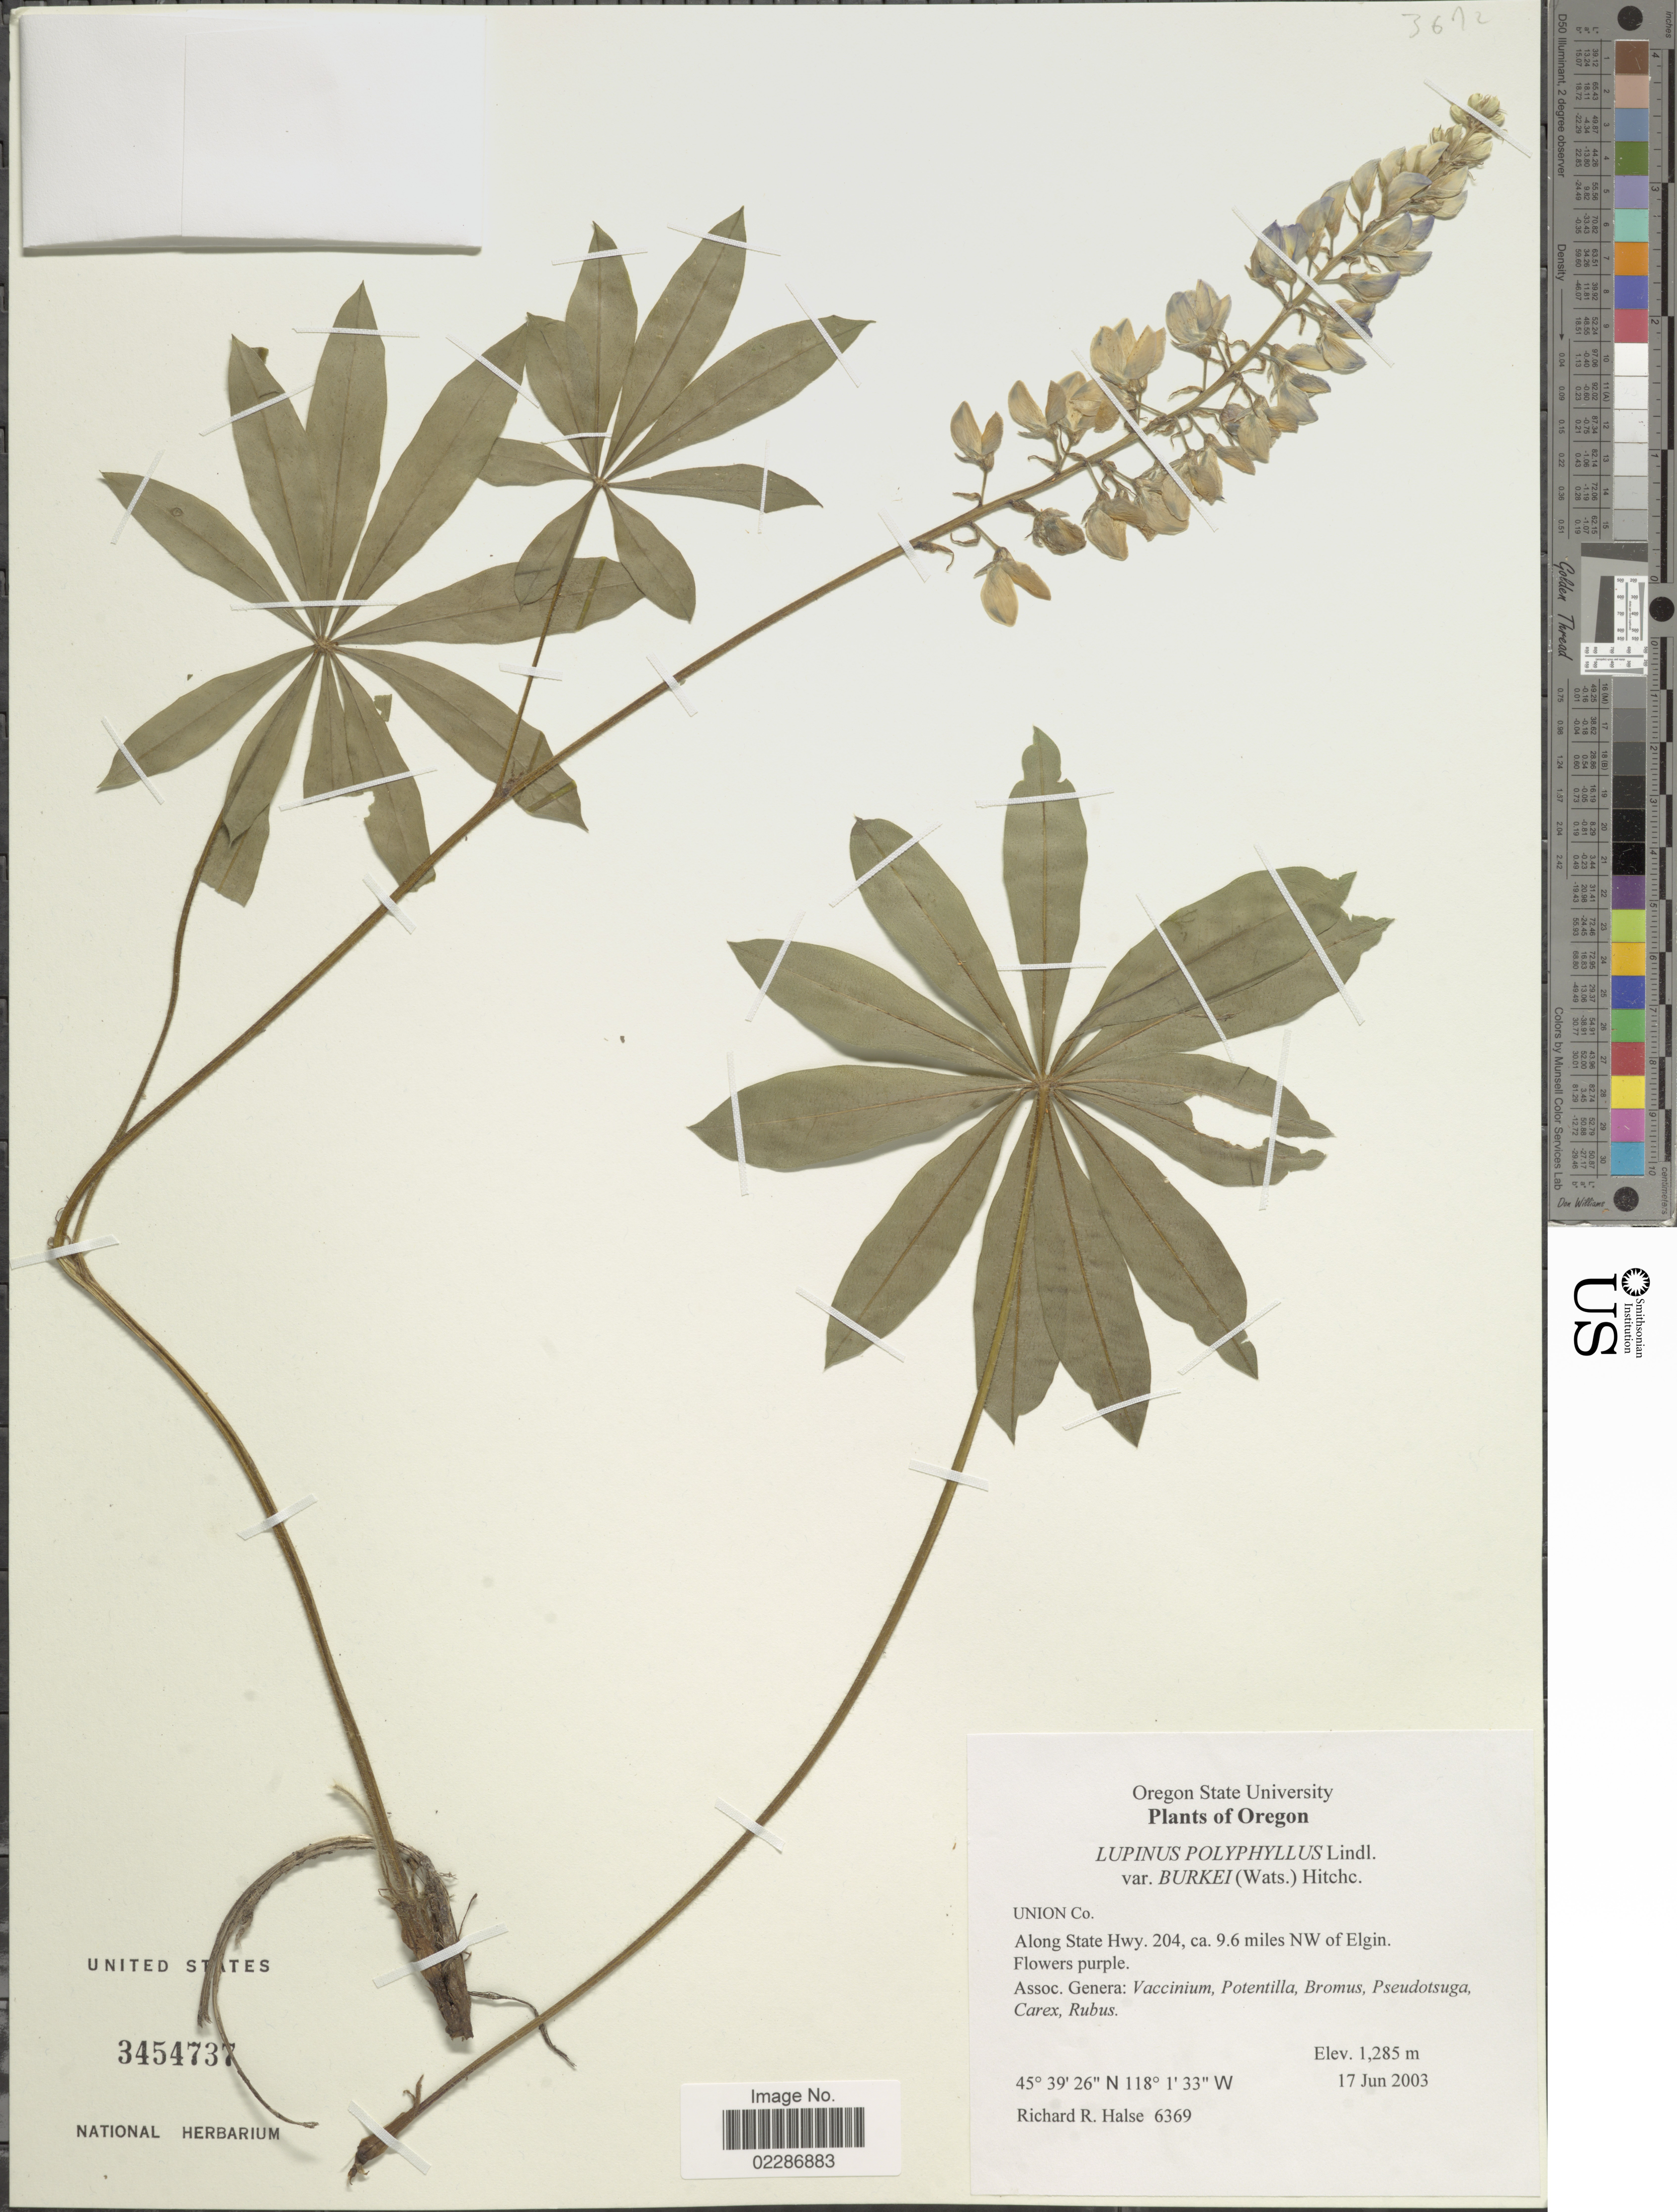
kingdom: Plantae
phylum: Tracheophyta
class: Magnoliopsida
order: Fabales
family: Fabaceae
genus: Lupinus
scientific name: Lupinus burkei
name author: S. Watson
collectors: R. Halse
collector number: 6369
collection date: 2003-06-17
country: United States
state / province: Oregon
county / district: Union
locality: Union Co., Along State Hwy. 204, ca. 9.6 miles NW of Elgin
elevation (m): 1285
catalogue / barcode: US 3454737